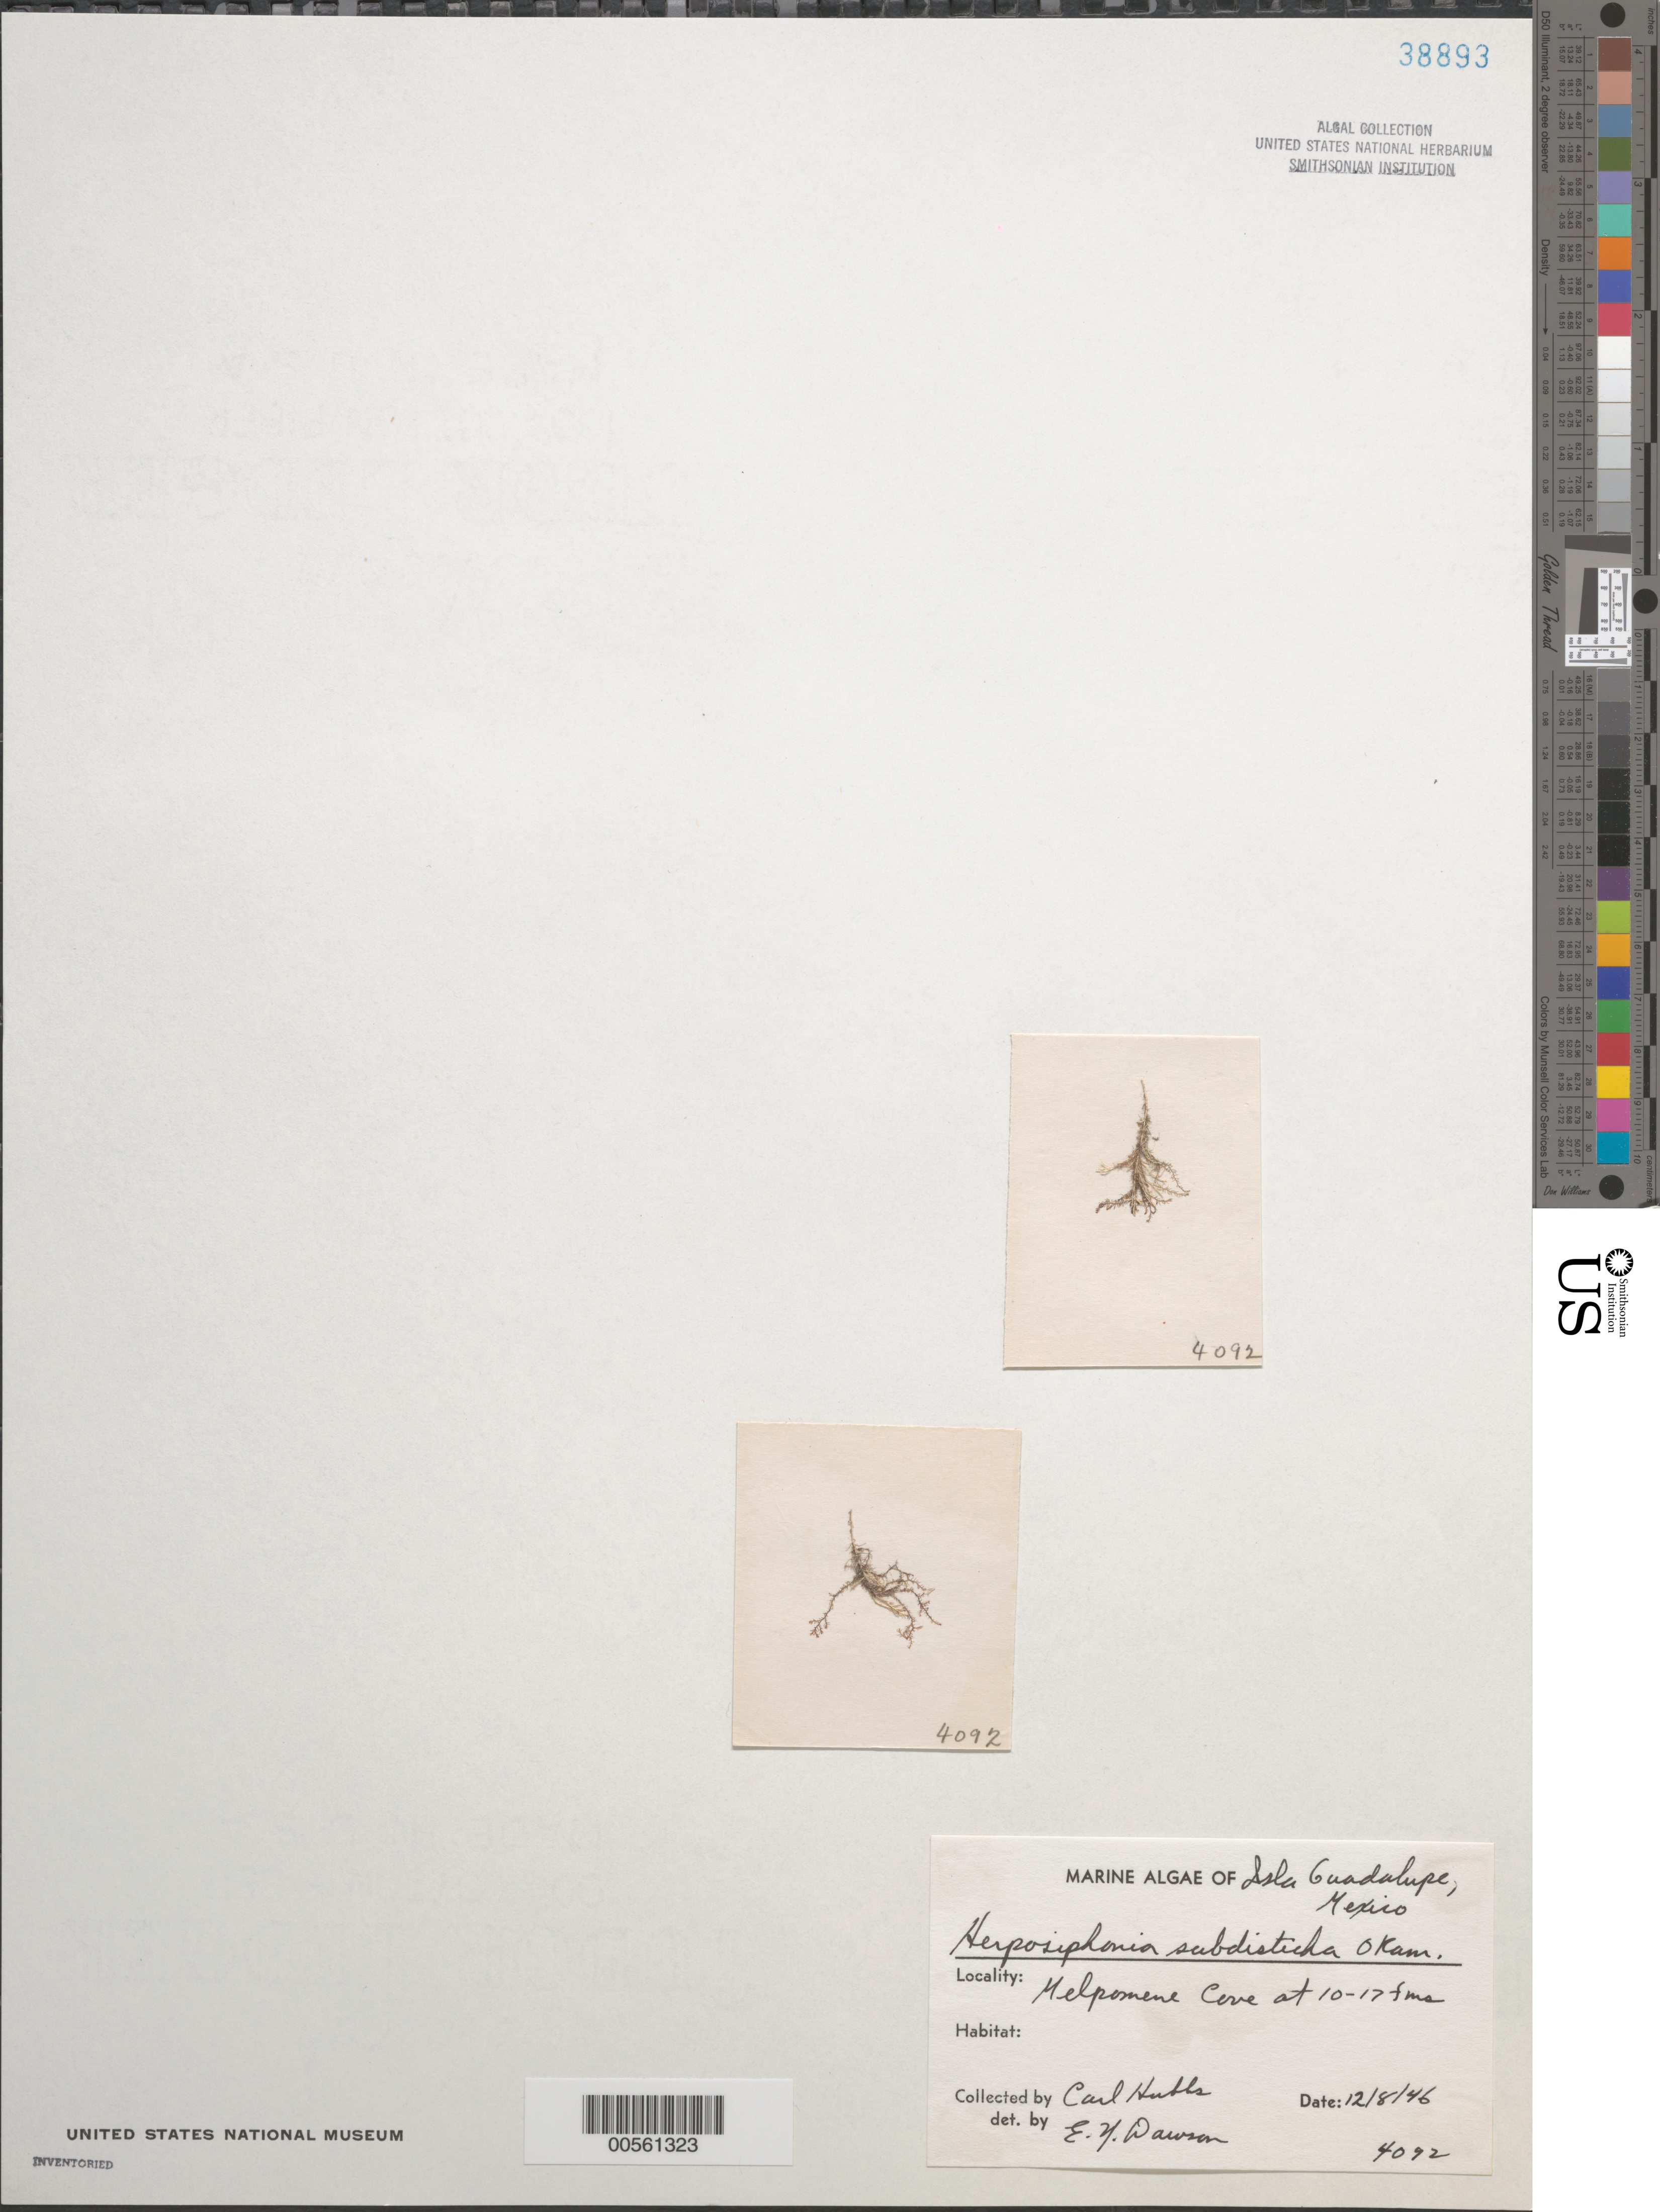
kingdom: Plantae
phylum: Rhodophyta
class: Florideophyceae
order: Ceramiales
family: Rhodomelaceae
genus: Herposiphonia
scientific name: Herposiphonia subdisticha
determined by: Dawson, E. Y.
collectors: C. Hubbs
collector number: EYD 4092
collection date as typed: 08 Dec 1946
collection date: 1946-12-08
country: Mexico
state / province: Baja California Norte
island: Isla Guadalupe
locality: Melpomene Cove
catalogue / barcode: US 38893